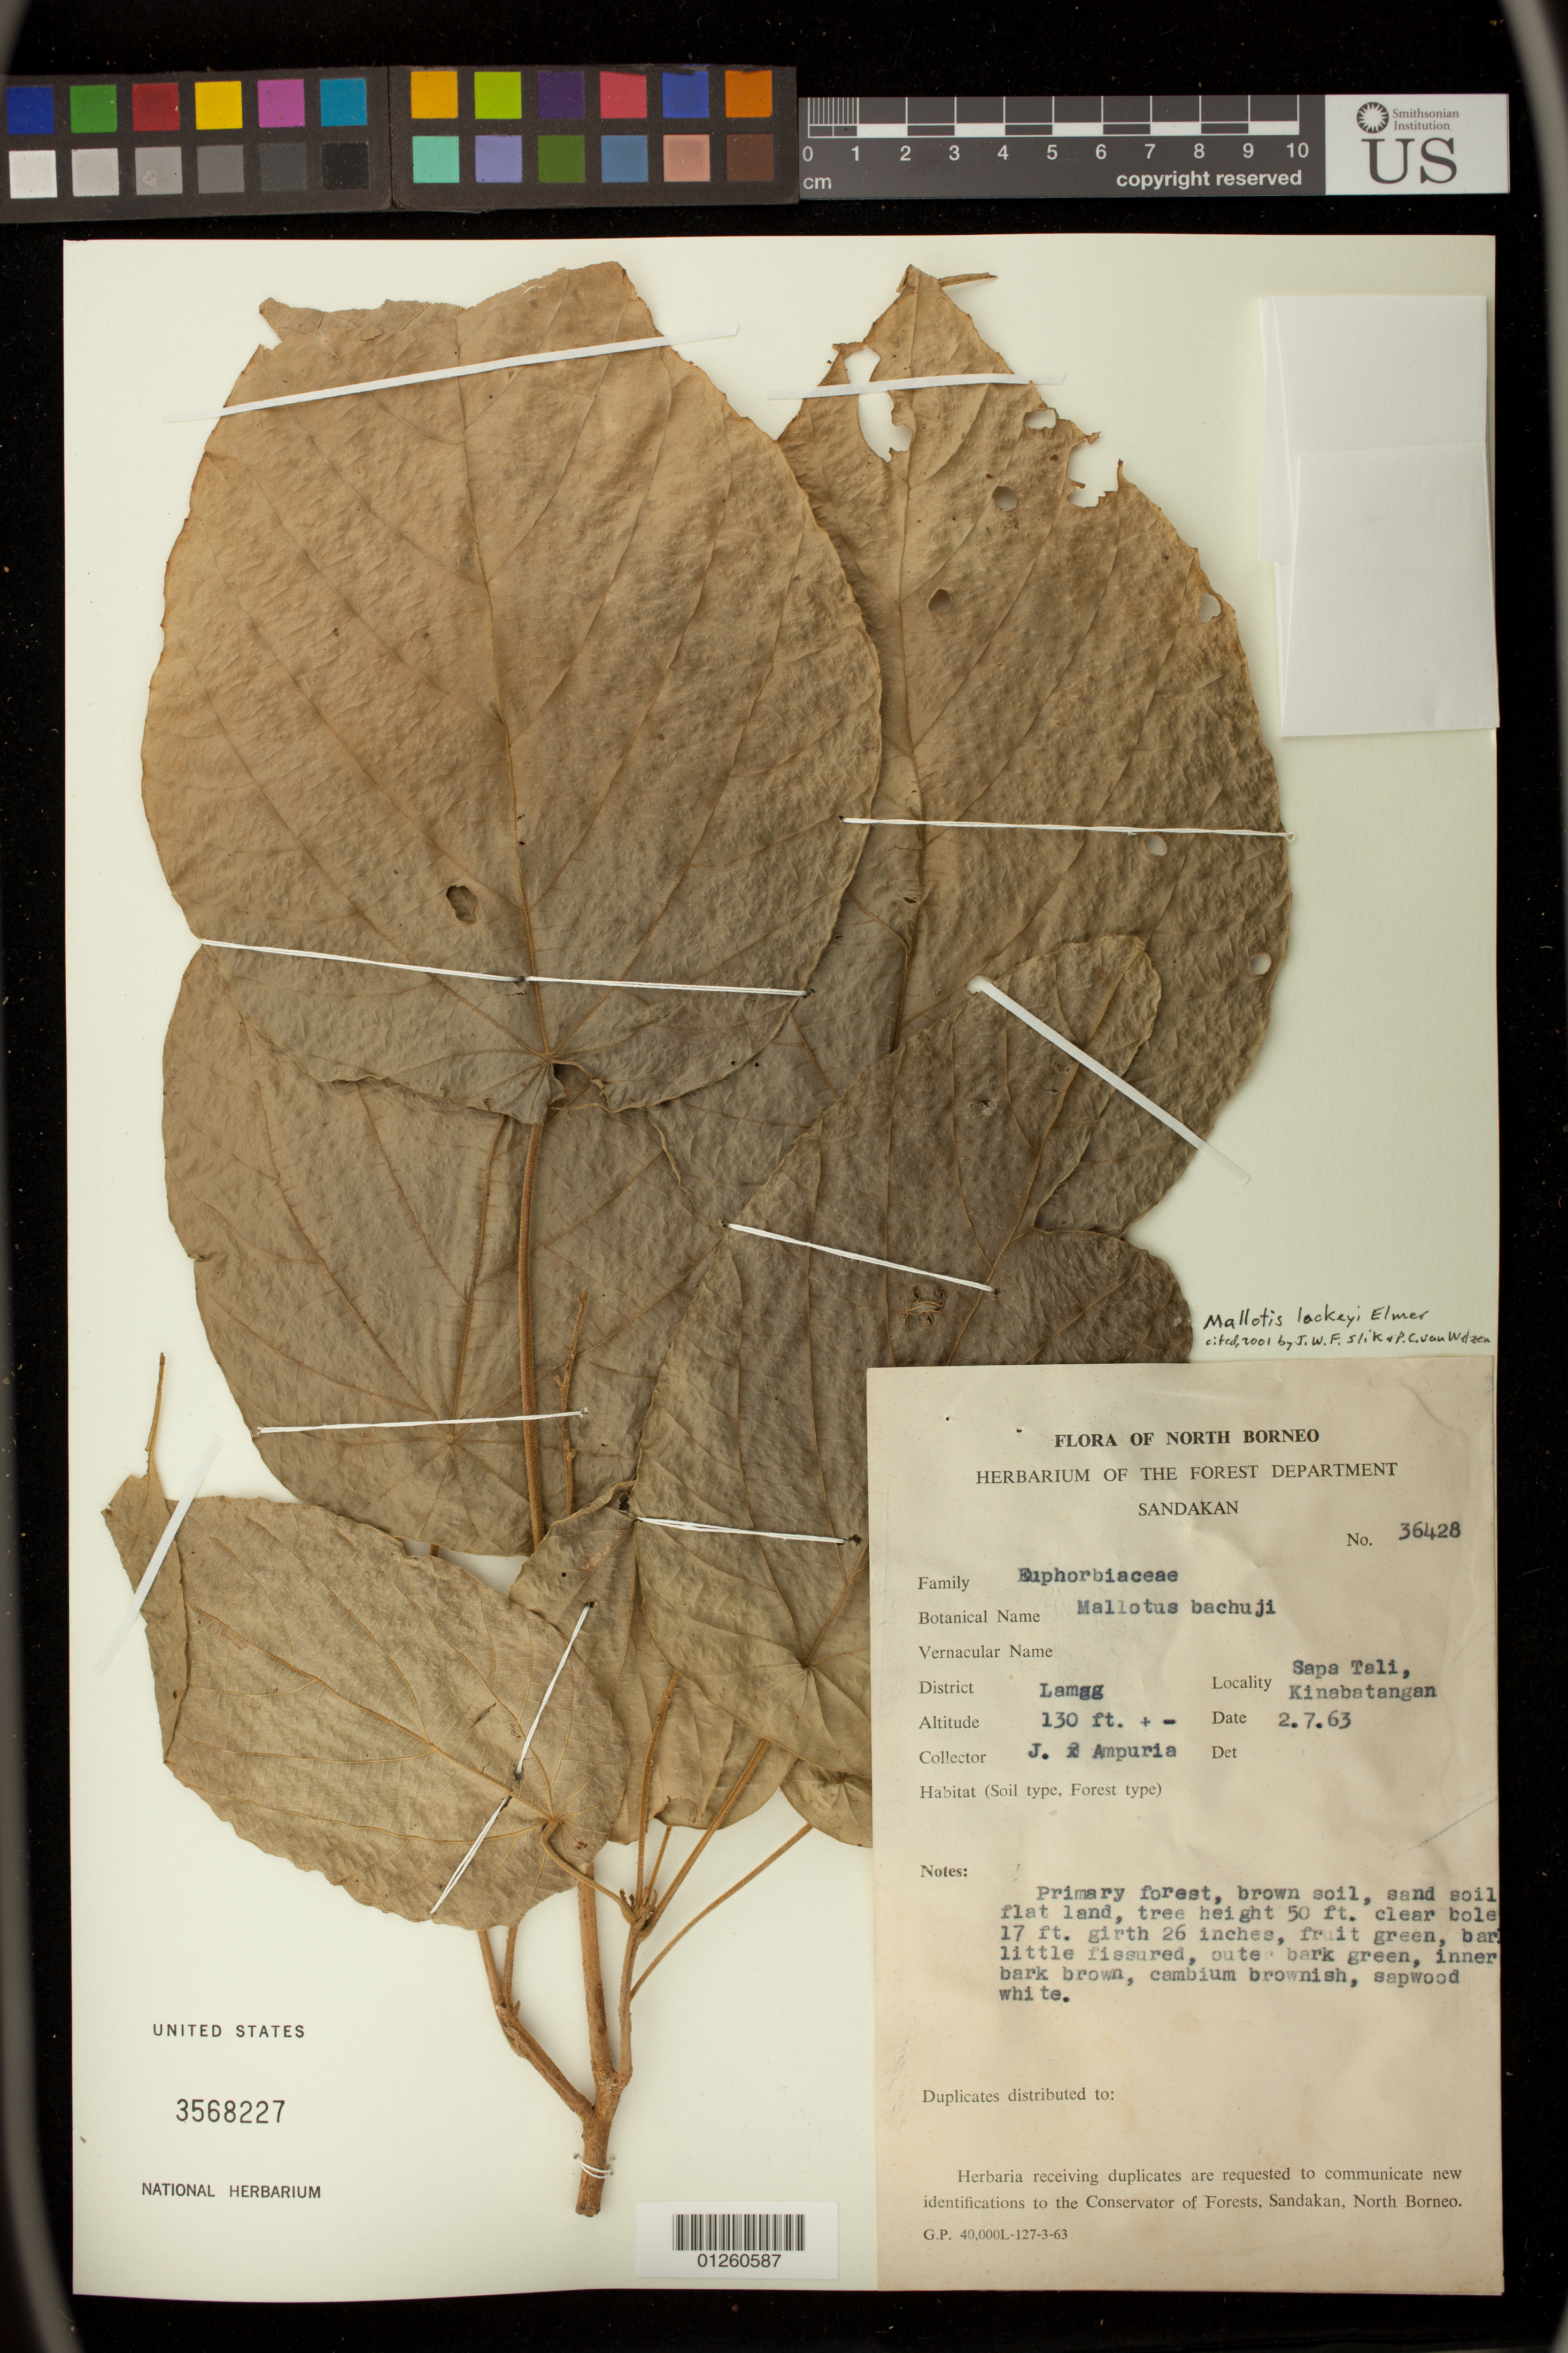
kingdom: Plantae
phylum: Tracheophyta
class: Magnoliopsida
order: Malpighiales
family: Euphorbiaceae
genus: Mallotus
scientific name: Mallotus lackeyi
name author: Elmer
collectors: J. Ampuria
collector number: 36428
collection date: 1963-07-02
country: Malaysia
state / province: Sabah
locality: Lamag, Sapa Tali, Kinabatangan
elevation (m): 40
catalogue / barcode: US 3568227